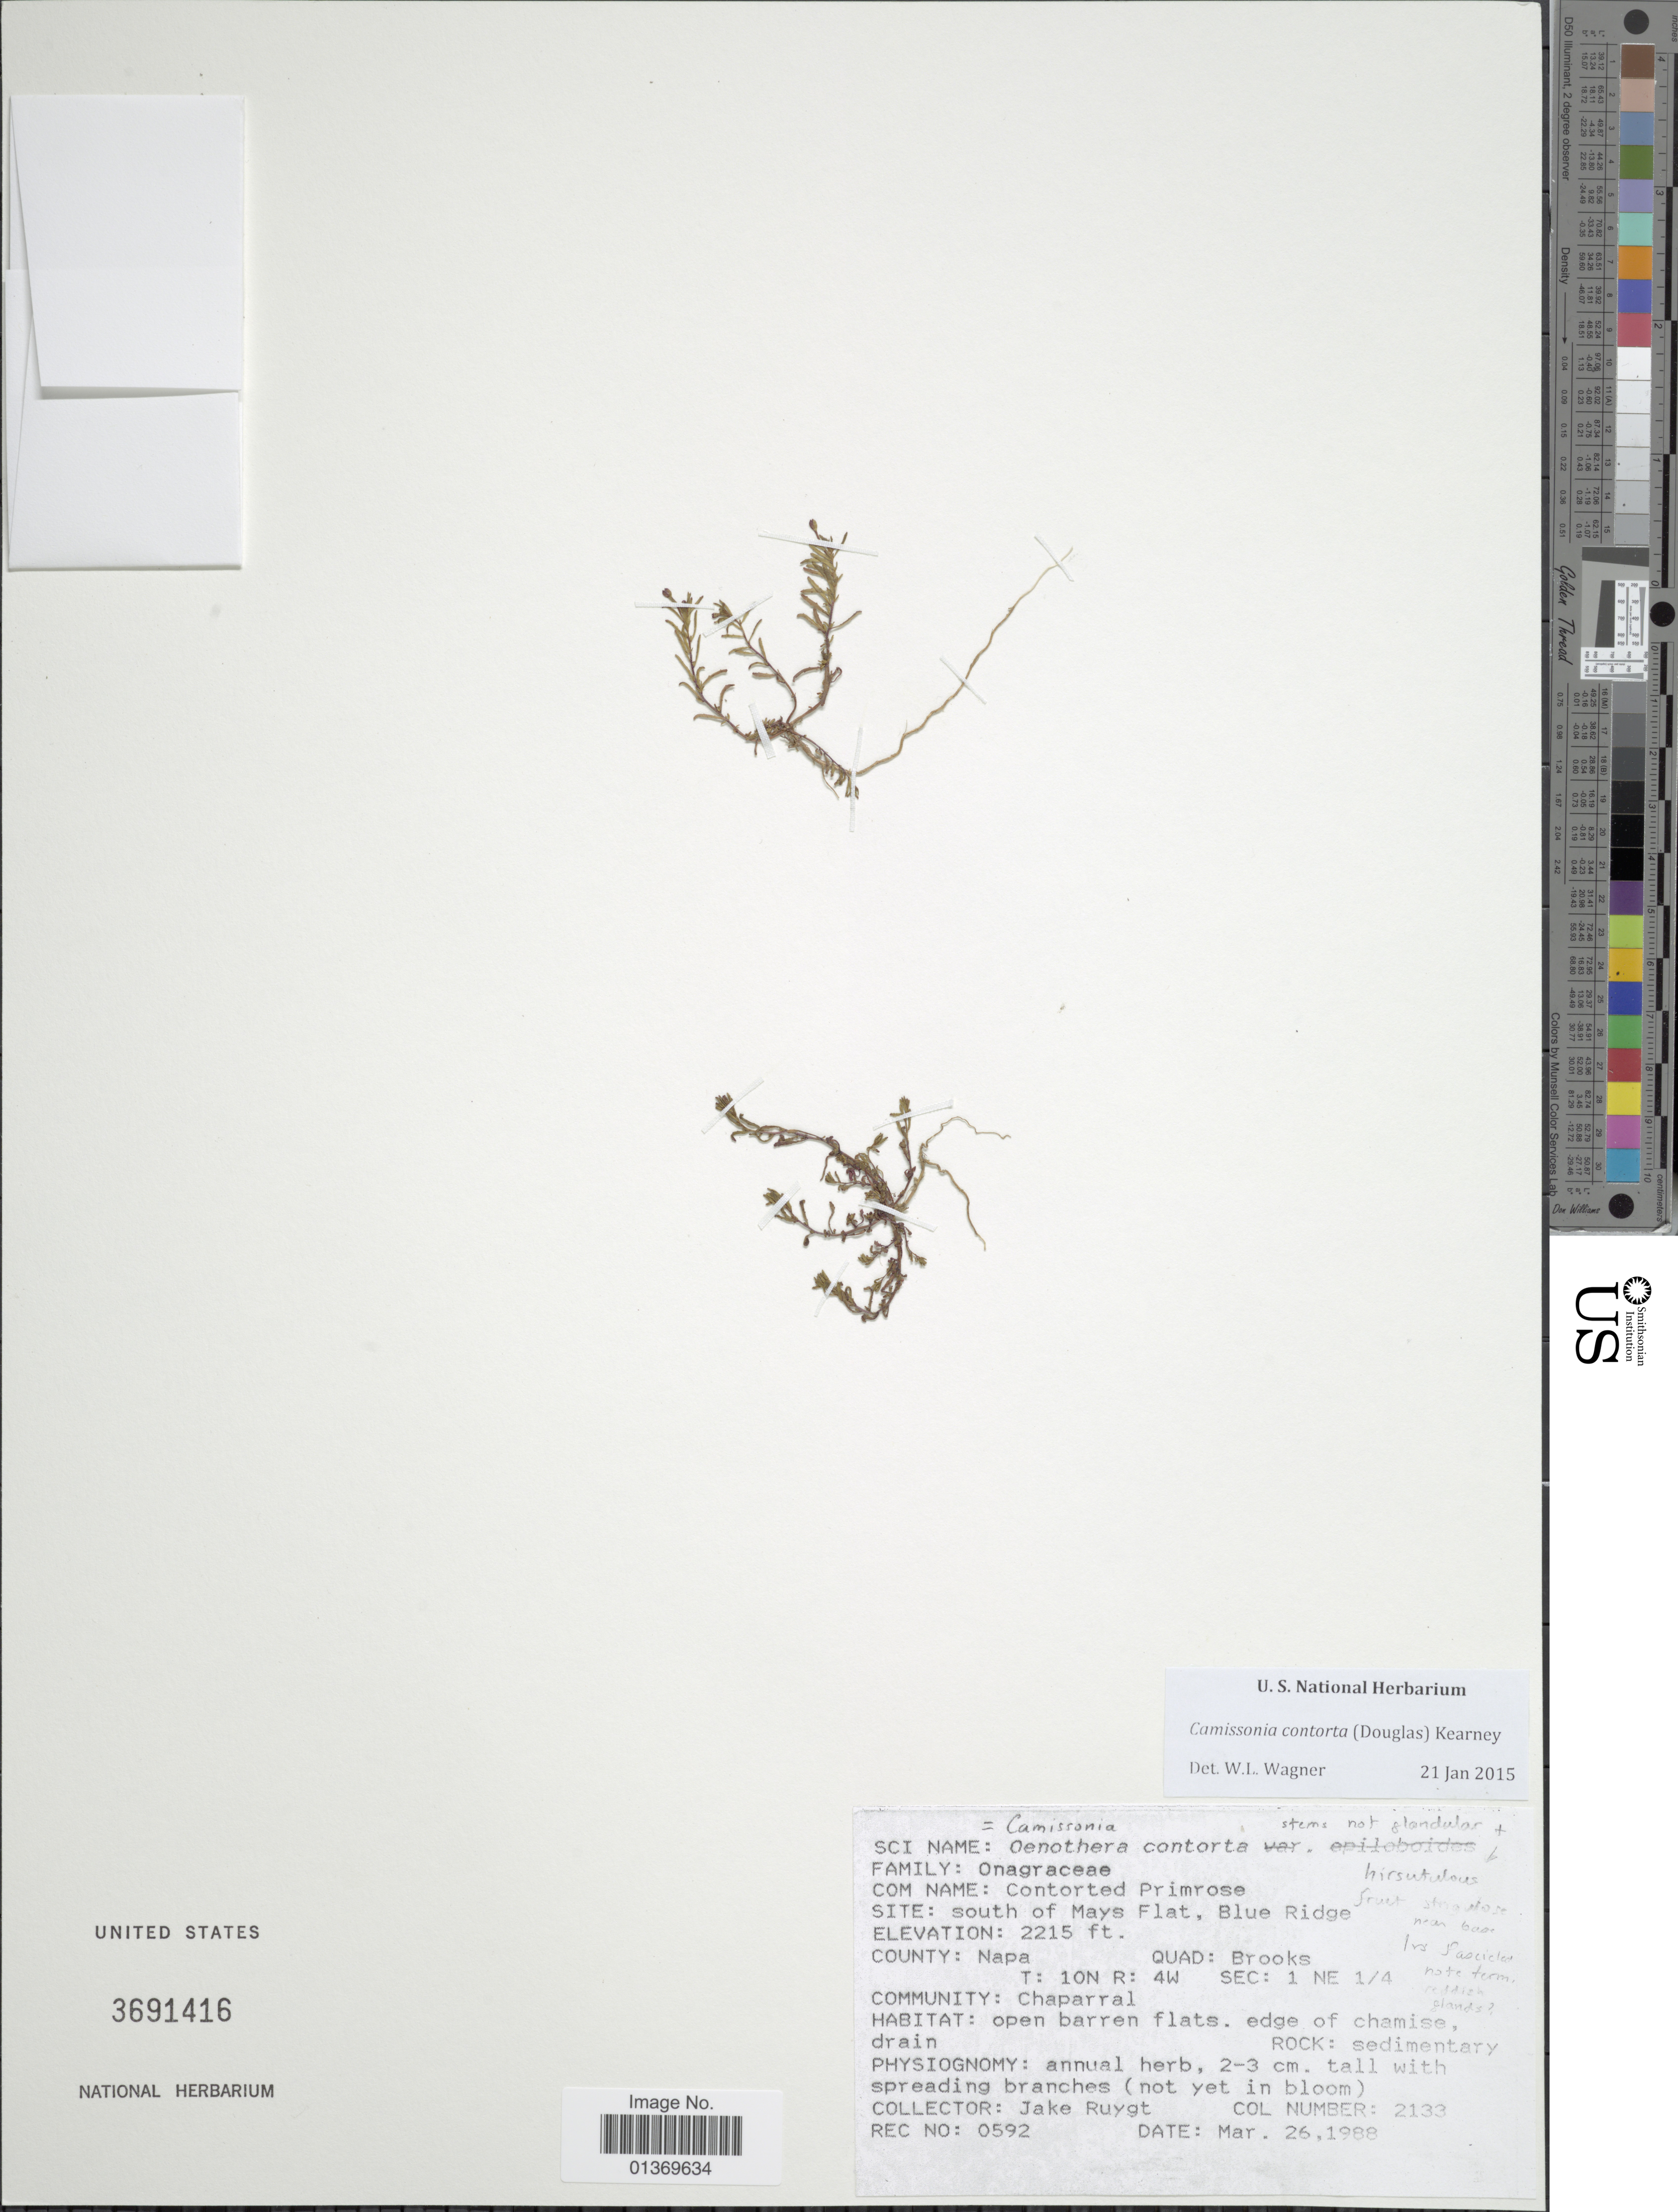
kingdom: Plantae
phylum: Tracheophyta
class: Magnoliopsida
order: Myrtales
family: Onagraceae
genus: Camissonia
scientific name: Camissonia contorta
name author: (Douglas) Kearney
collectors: J. A. Ruygt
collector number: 2133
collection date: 1988-03-26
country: United States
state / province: California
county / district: Napa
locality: South of Mays Flat. Blue Ridge, County: Napa, T: 10N R: 4W Sec: 1 NE 1/4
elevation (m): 675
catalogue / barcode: US 3691416